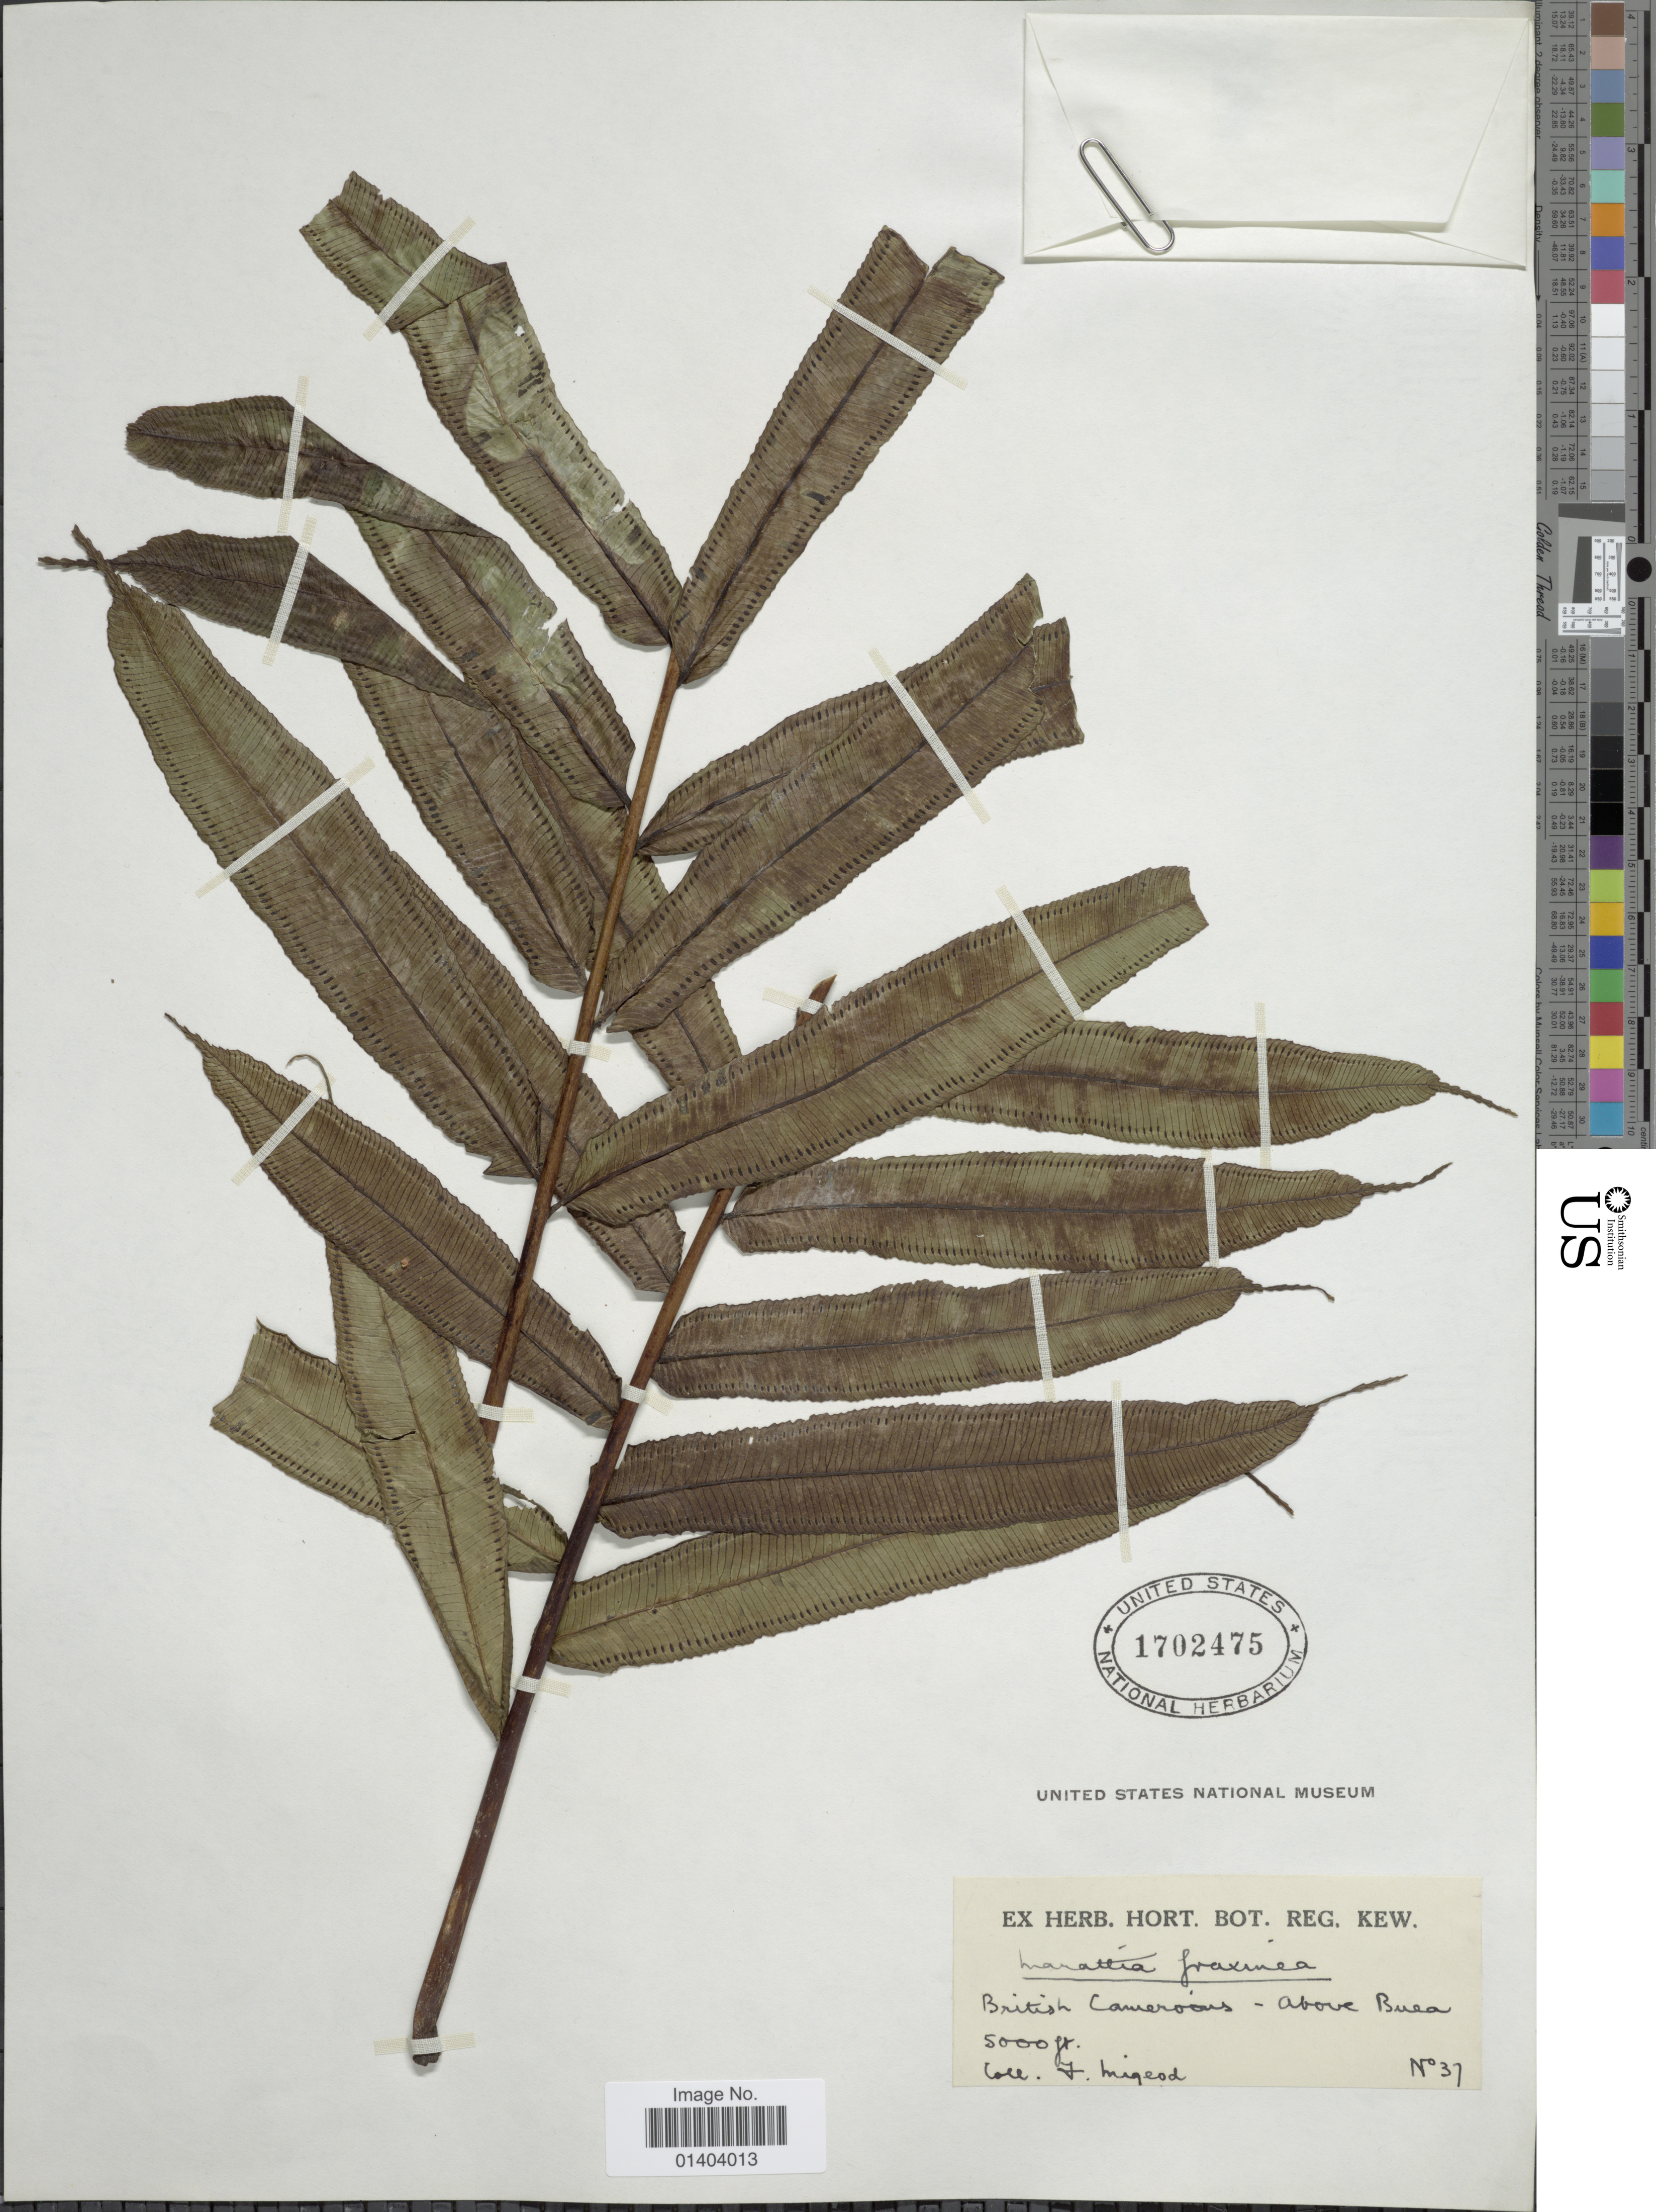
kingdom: Plantae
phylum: Tracheophyta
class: Polypodiopsida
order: Marattiales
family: Marattiaceae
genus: Ptisana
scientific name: Ptisana fraxinea var. salicifolia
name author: (Schrad.) Murdock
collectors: J. Migeod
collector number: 37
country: Cameroon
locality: British Cameroons - Above Buea.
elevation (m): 1524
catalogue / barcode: US 1702475